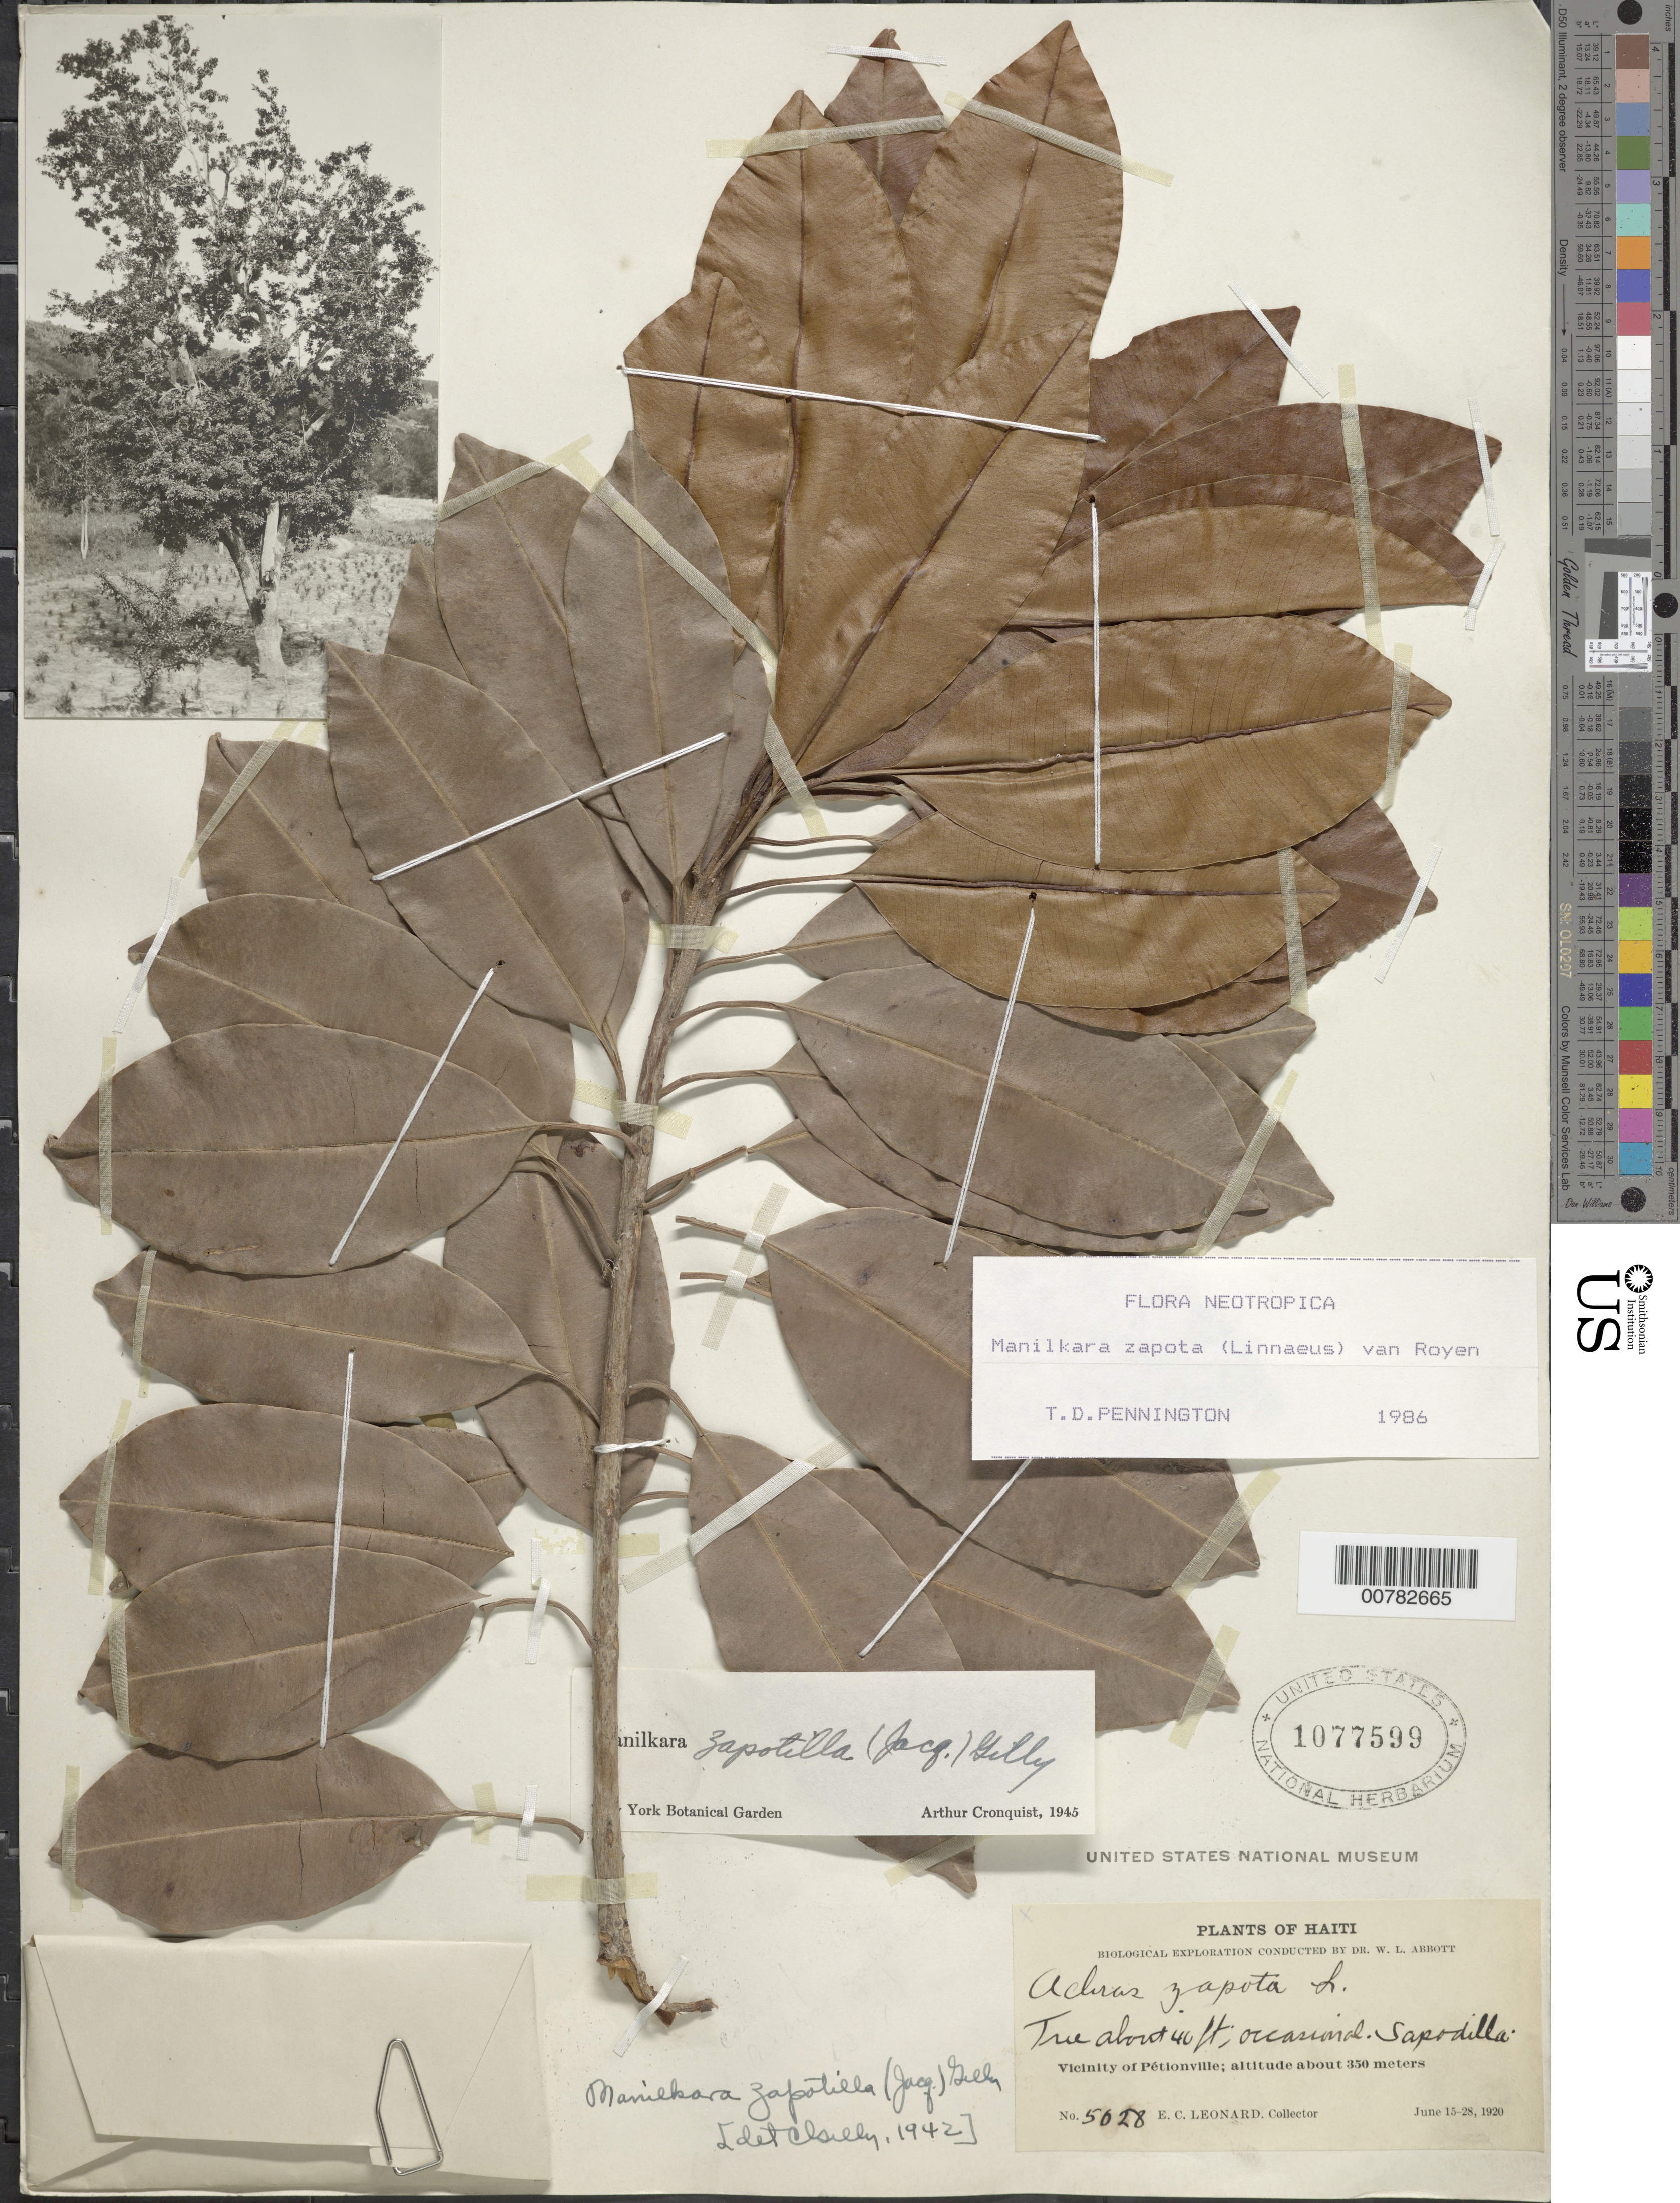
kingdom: Plantae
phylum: Tracheophyta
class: Magnoliopsida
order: Ericales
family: Sapotaceae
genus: Manilkara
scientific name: Manilkara zapota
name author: (L.) P. Royen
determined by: Pennington, T. D., (K)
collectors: E. C. Leonard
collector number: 5028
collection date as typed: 15 Jun 1920 to 28 Jun 1920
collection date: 1920-06-15/1920-06-28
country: Haiti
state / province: Ouest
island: Hispaniola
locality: Vicinity of Pétionville, Sapodilla.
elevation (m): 350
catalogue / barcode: US 1077599